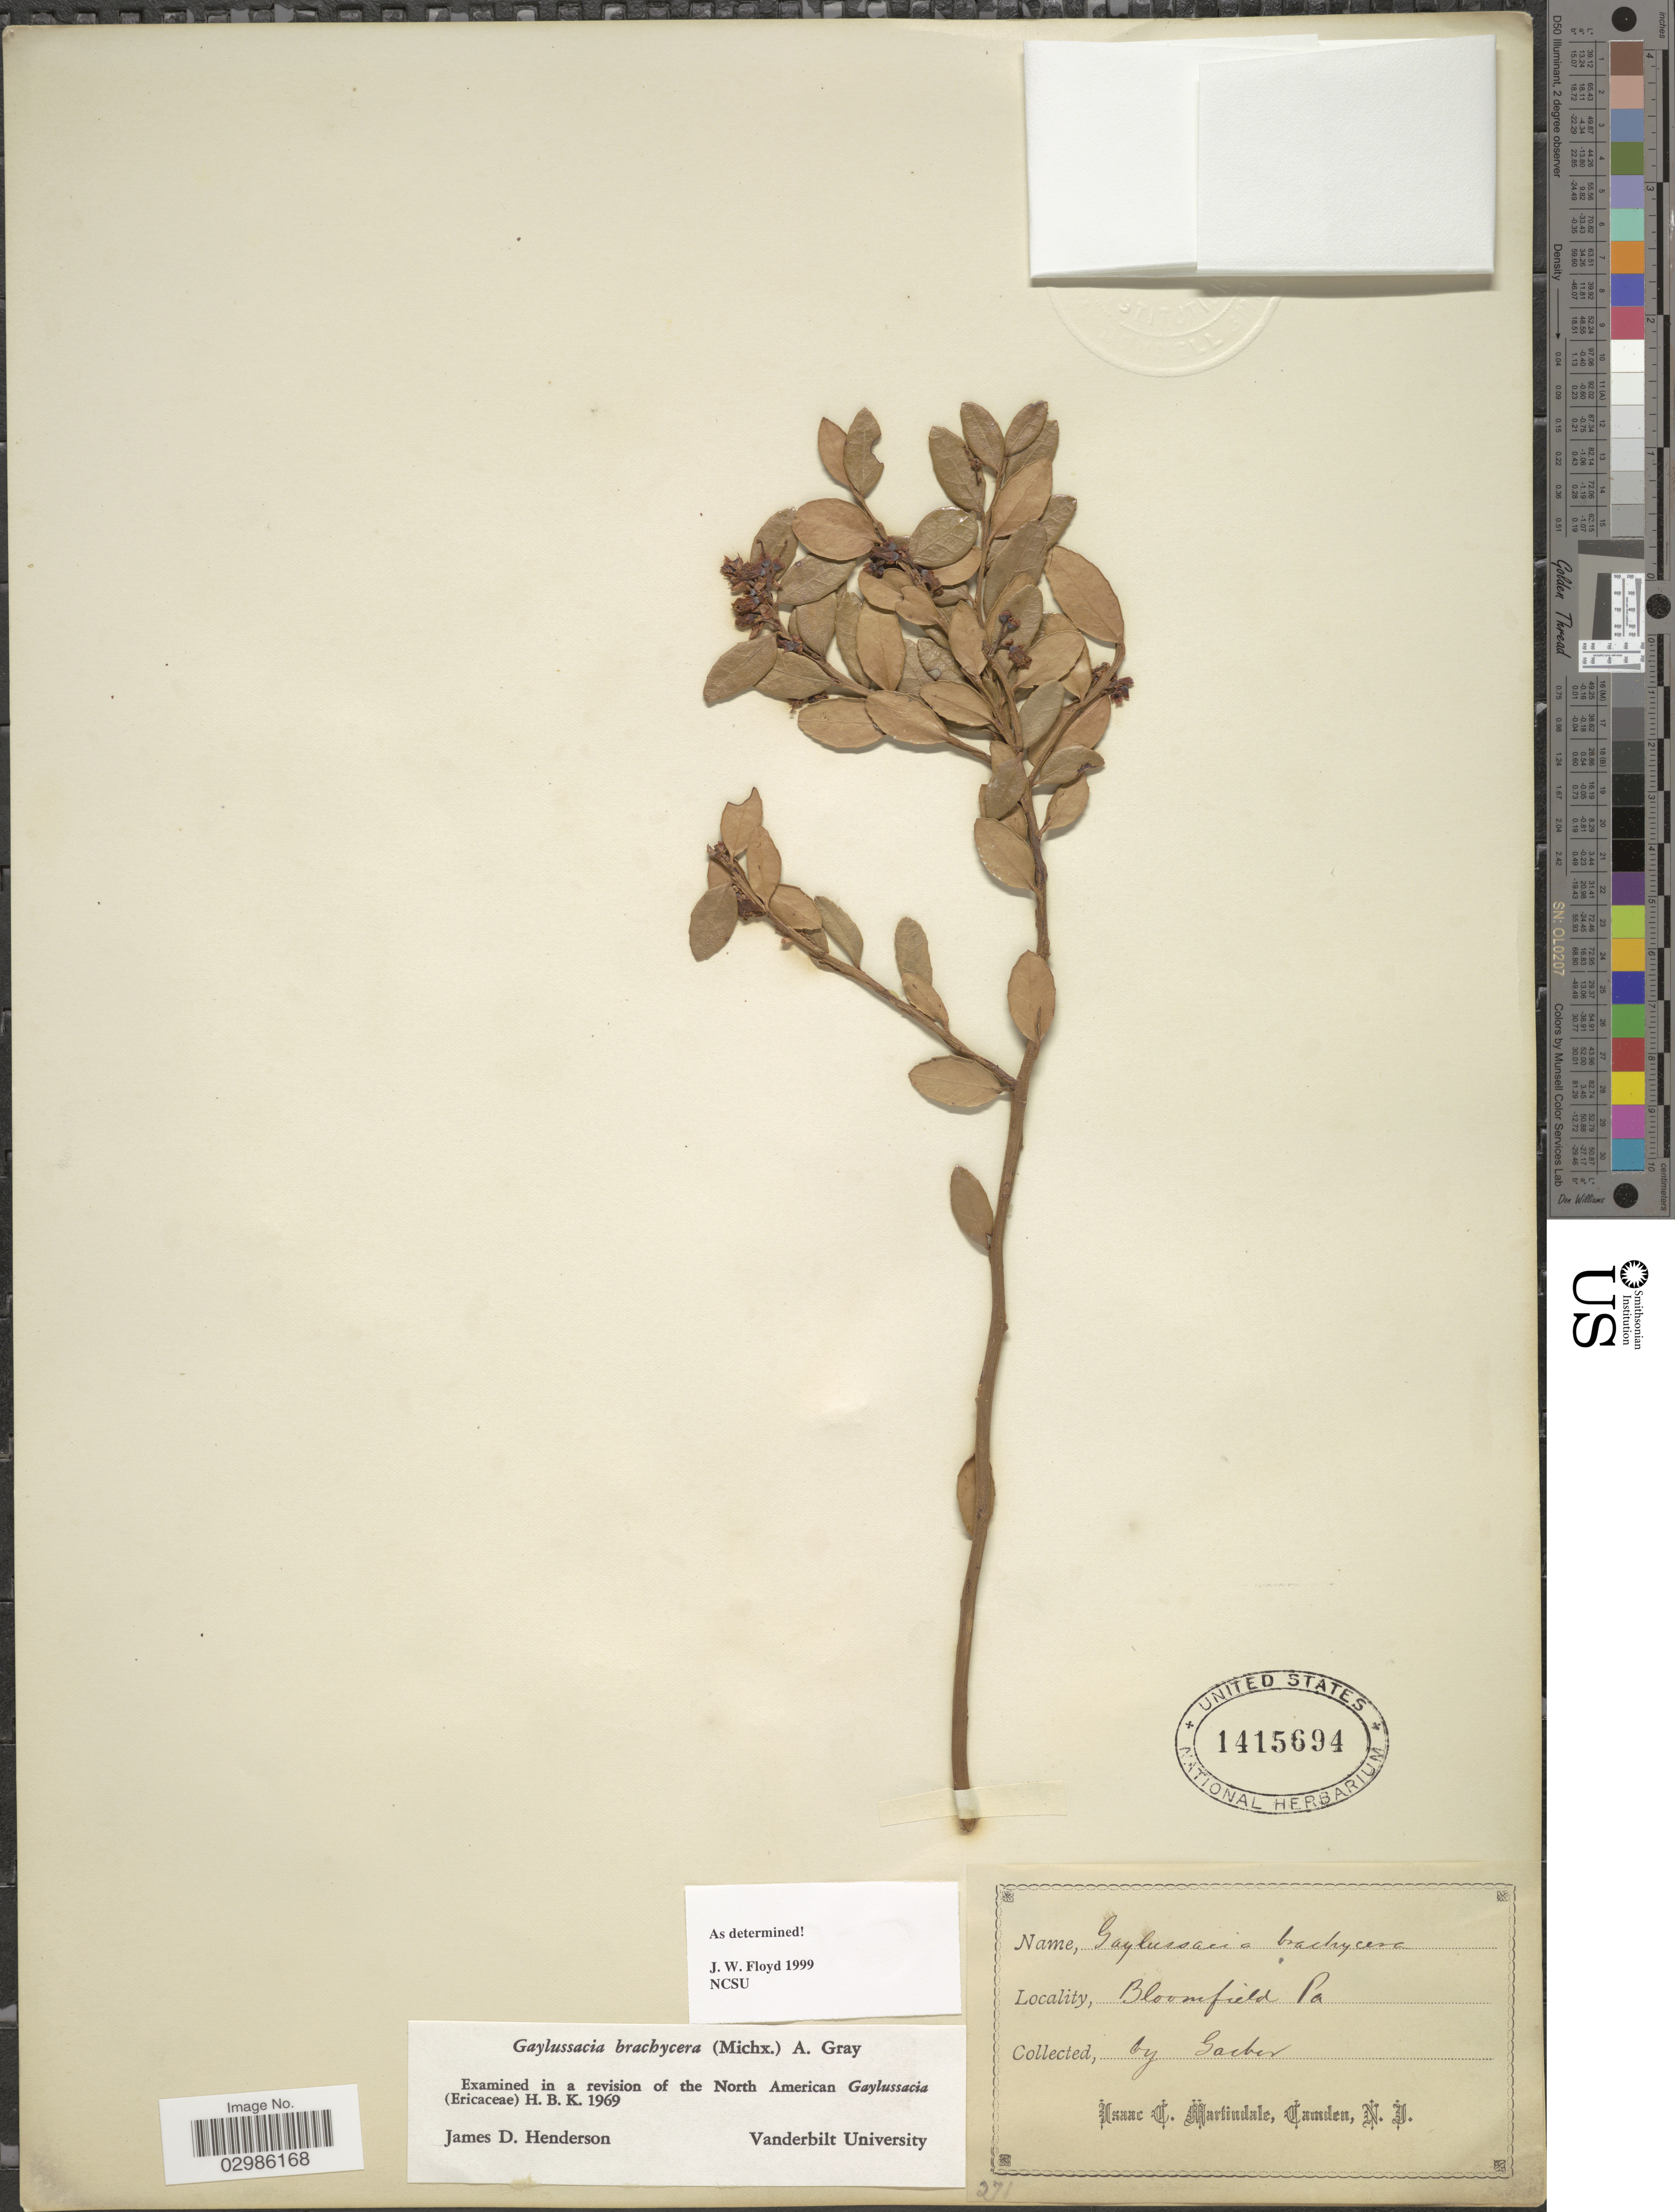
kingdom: Plantae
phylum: Tracheophyta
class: Magnoliopsida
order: Ericales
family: Ericaceae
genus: Gaylussacia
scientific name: Gaylussacia brachycera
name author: (Michx.) Torr. & A. Gray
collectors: -- Garber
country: United States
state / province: Pennsylvania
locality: Bloomfield.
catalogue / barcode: US 1415694